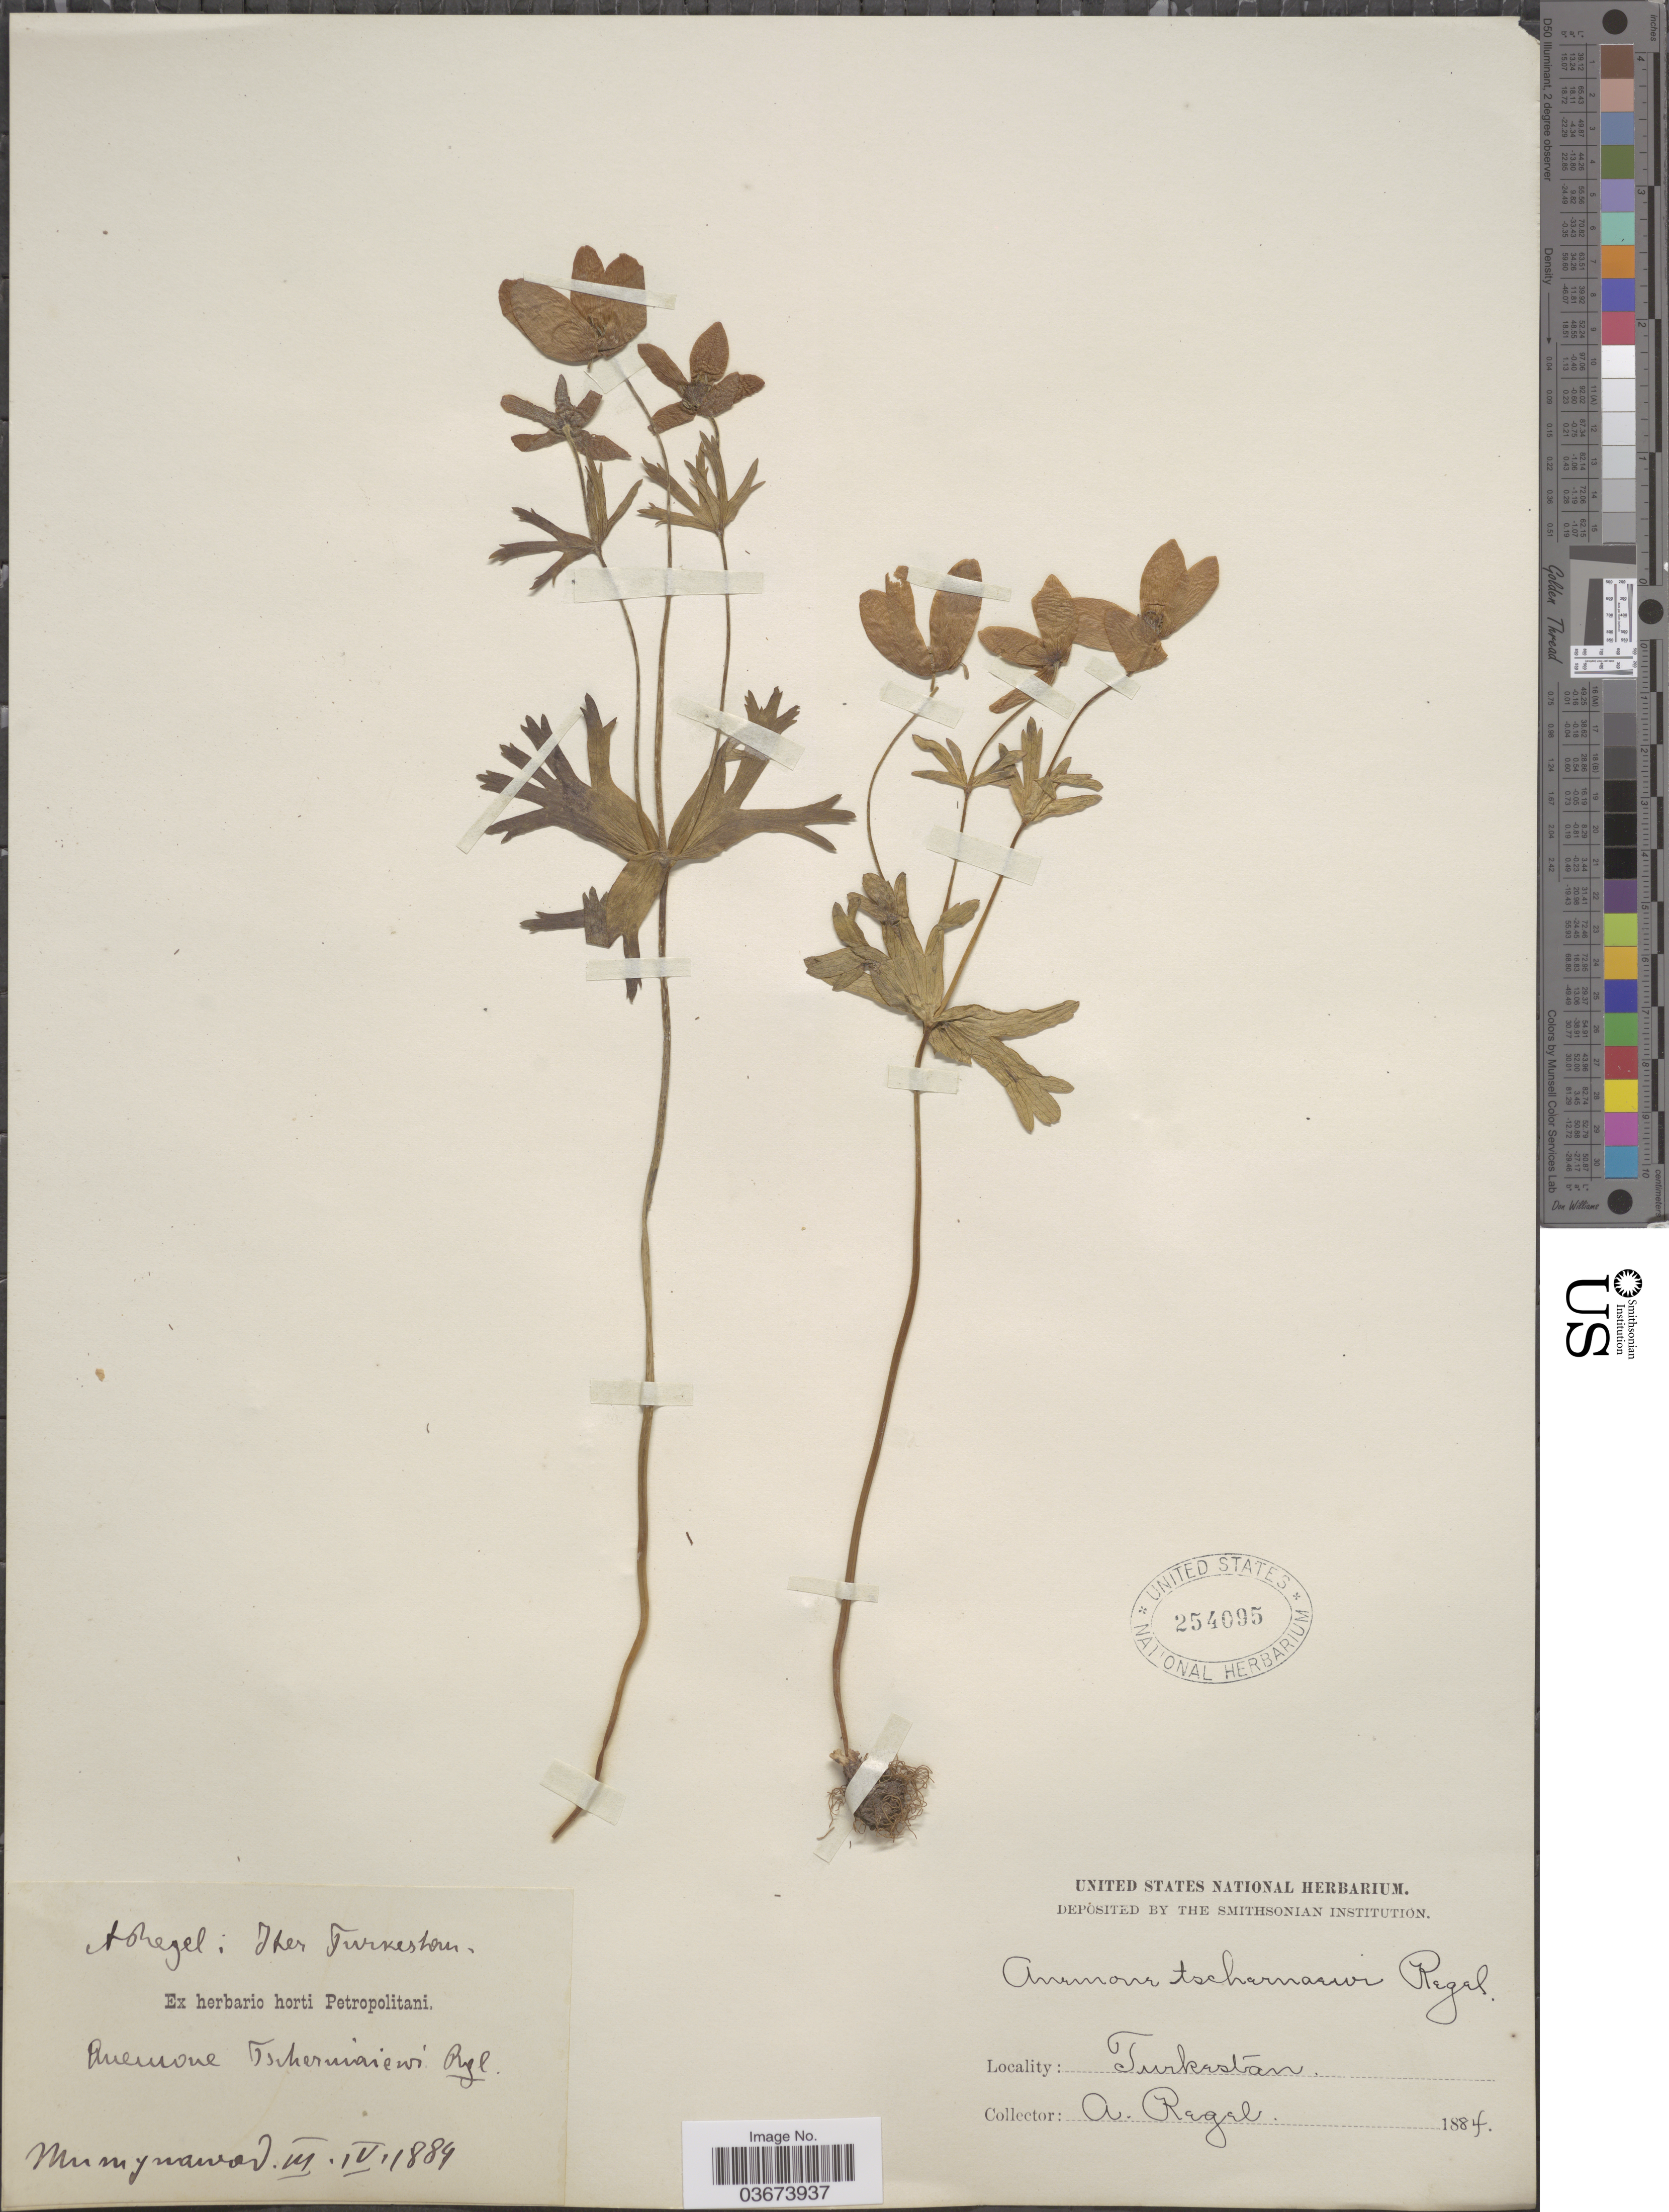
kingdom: Plantae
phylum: Tracheophyta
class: Magnoliopsida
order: Ranunculales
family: Ranunculaceae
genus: Anemone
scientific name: Anemone tschernaewi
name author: Regal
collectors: A. Regel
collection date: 1884-04-14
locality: Iter Turkestan. Mumynawad [interpreted].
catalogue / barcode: US 254095